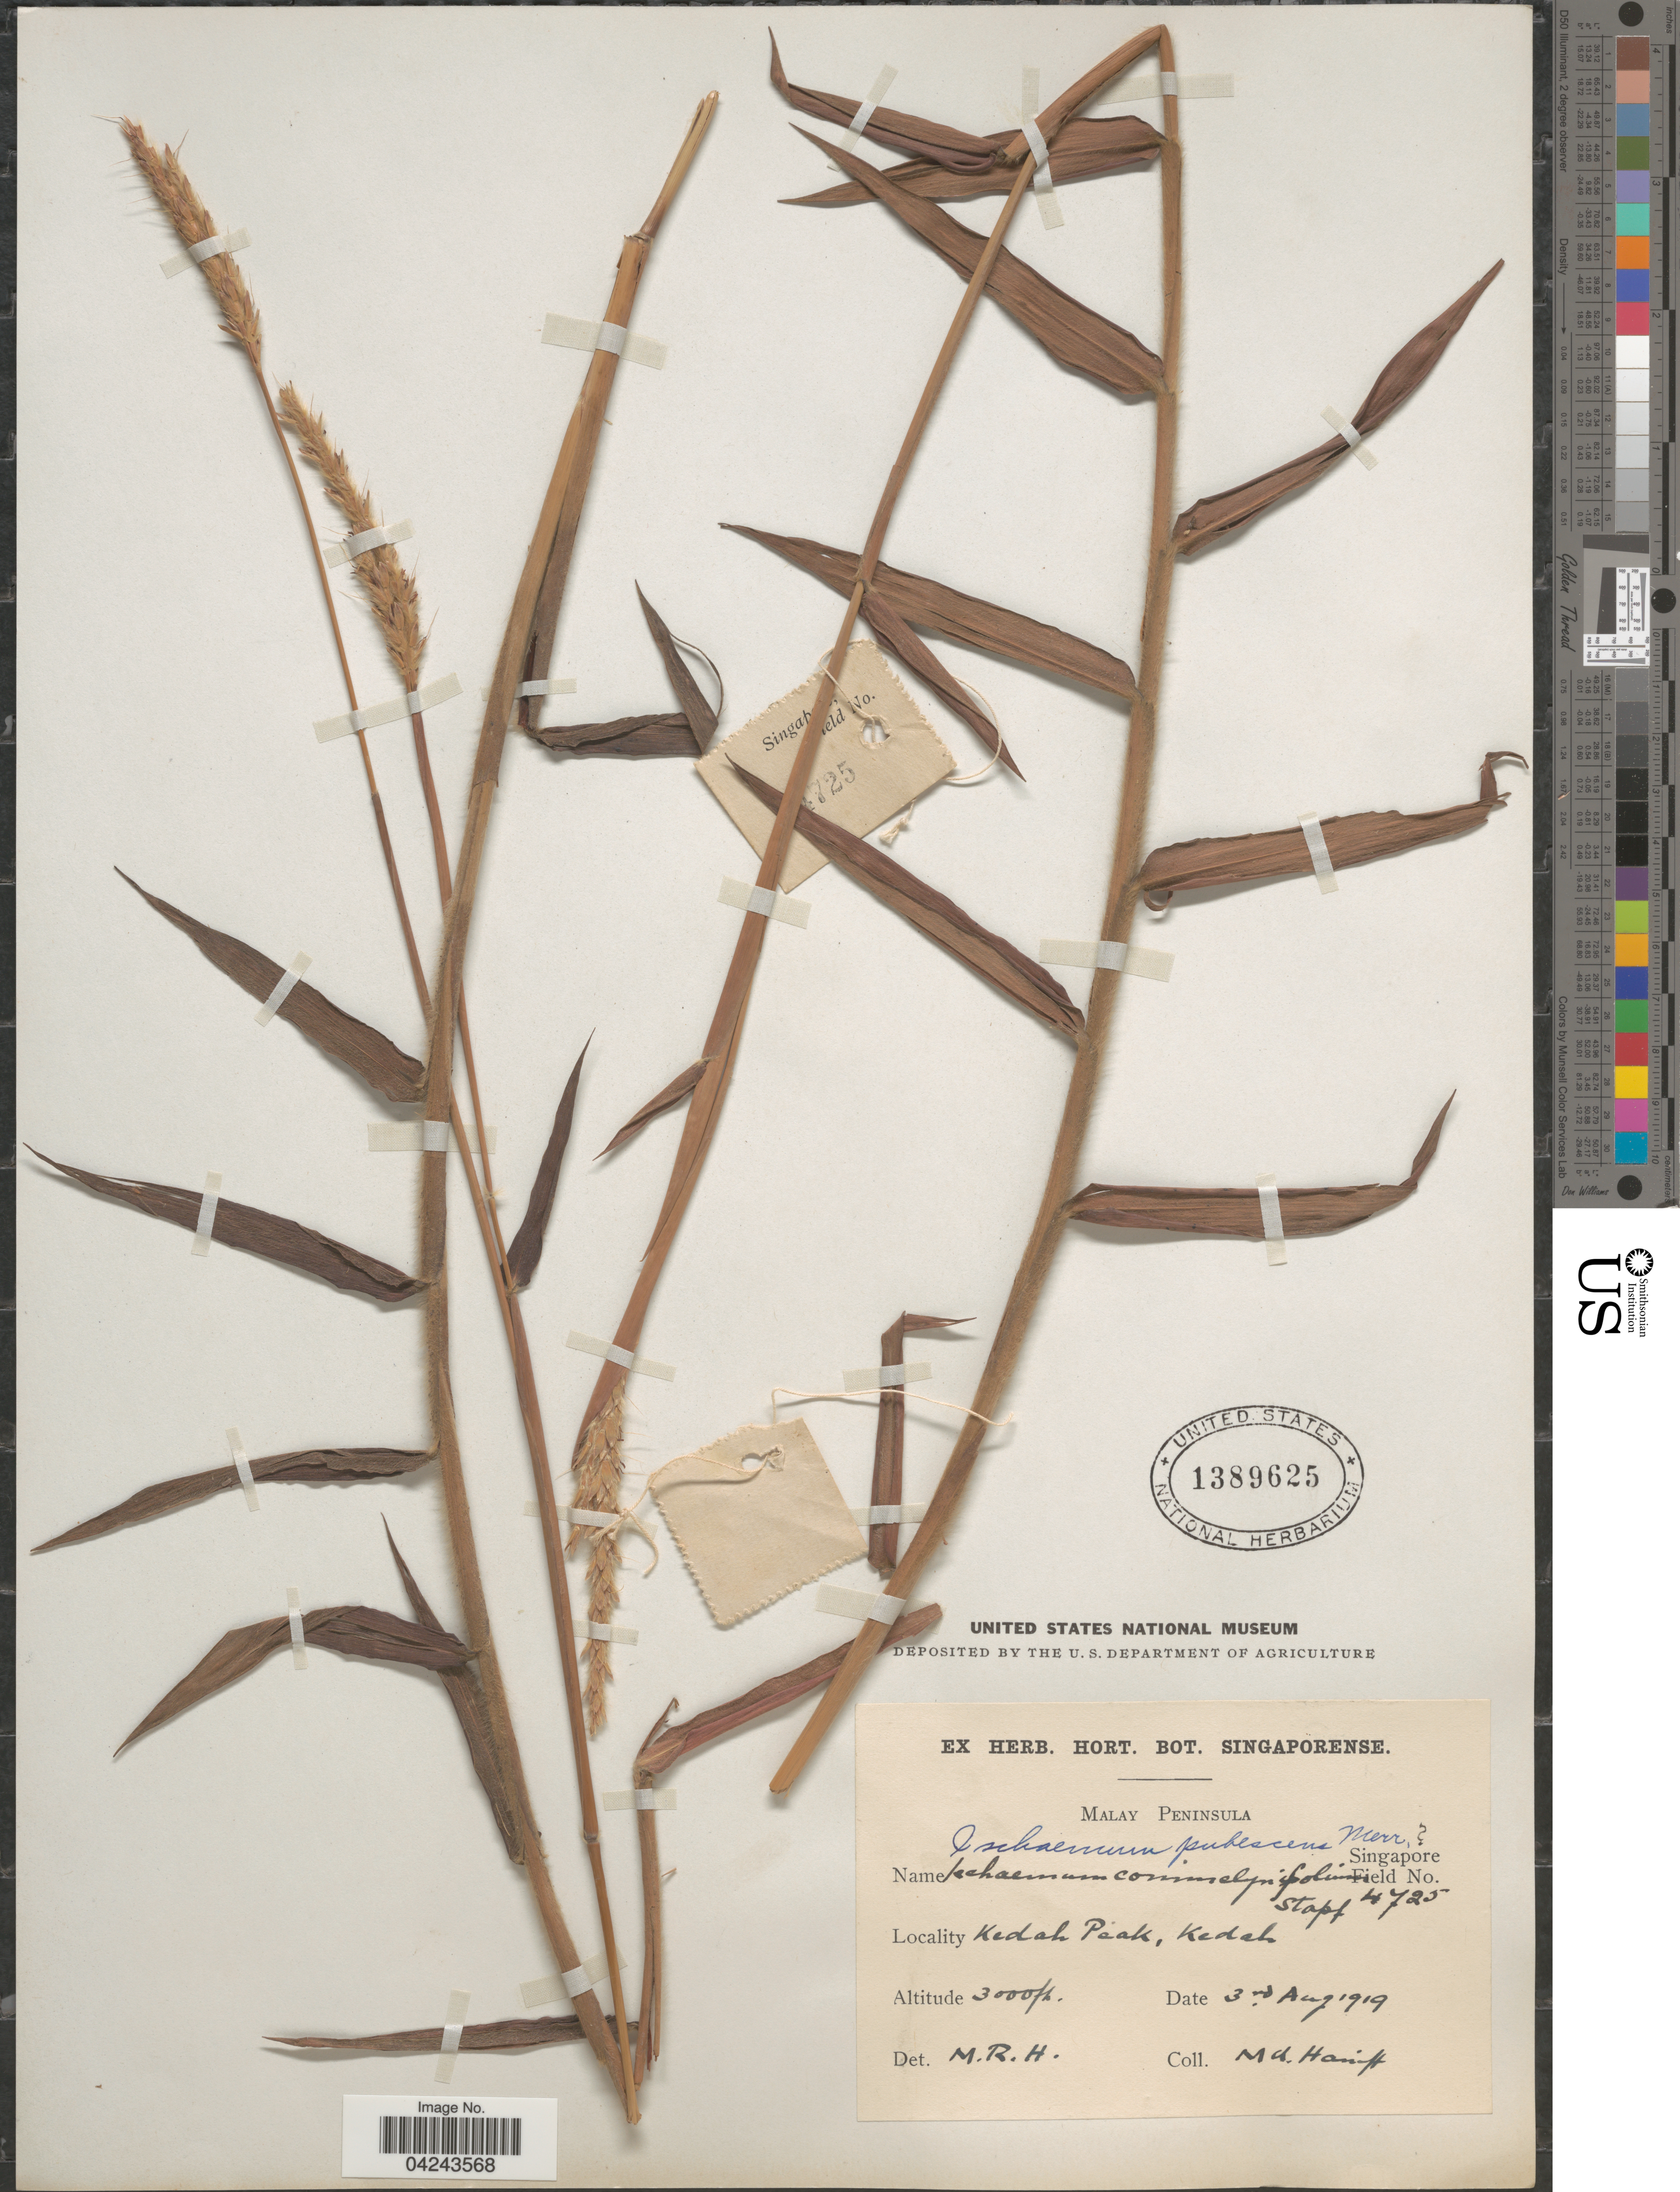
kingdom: Plantae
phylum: Tracheophyta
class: Liliopsida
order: Poales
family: Poaceae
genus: Ischaemum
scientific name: Ischaemum pubescens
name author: Merr.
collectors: M. Haniff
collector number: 4725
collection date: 1919-08-03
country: Malaysia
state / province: Kedah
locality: Malay Peninsula. Kedah Peak, Kedah.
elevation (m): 914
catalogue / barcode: US 1389625